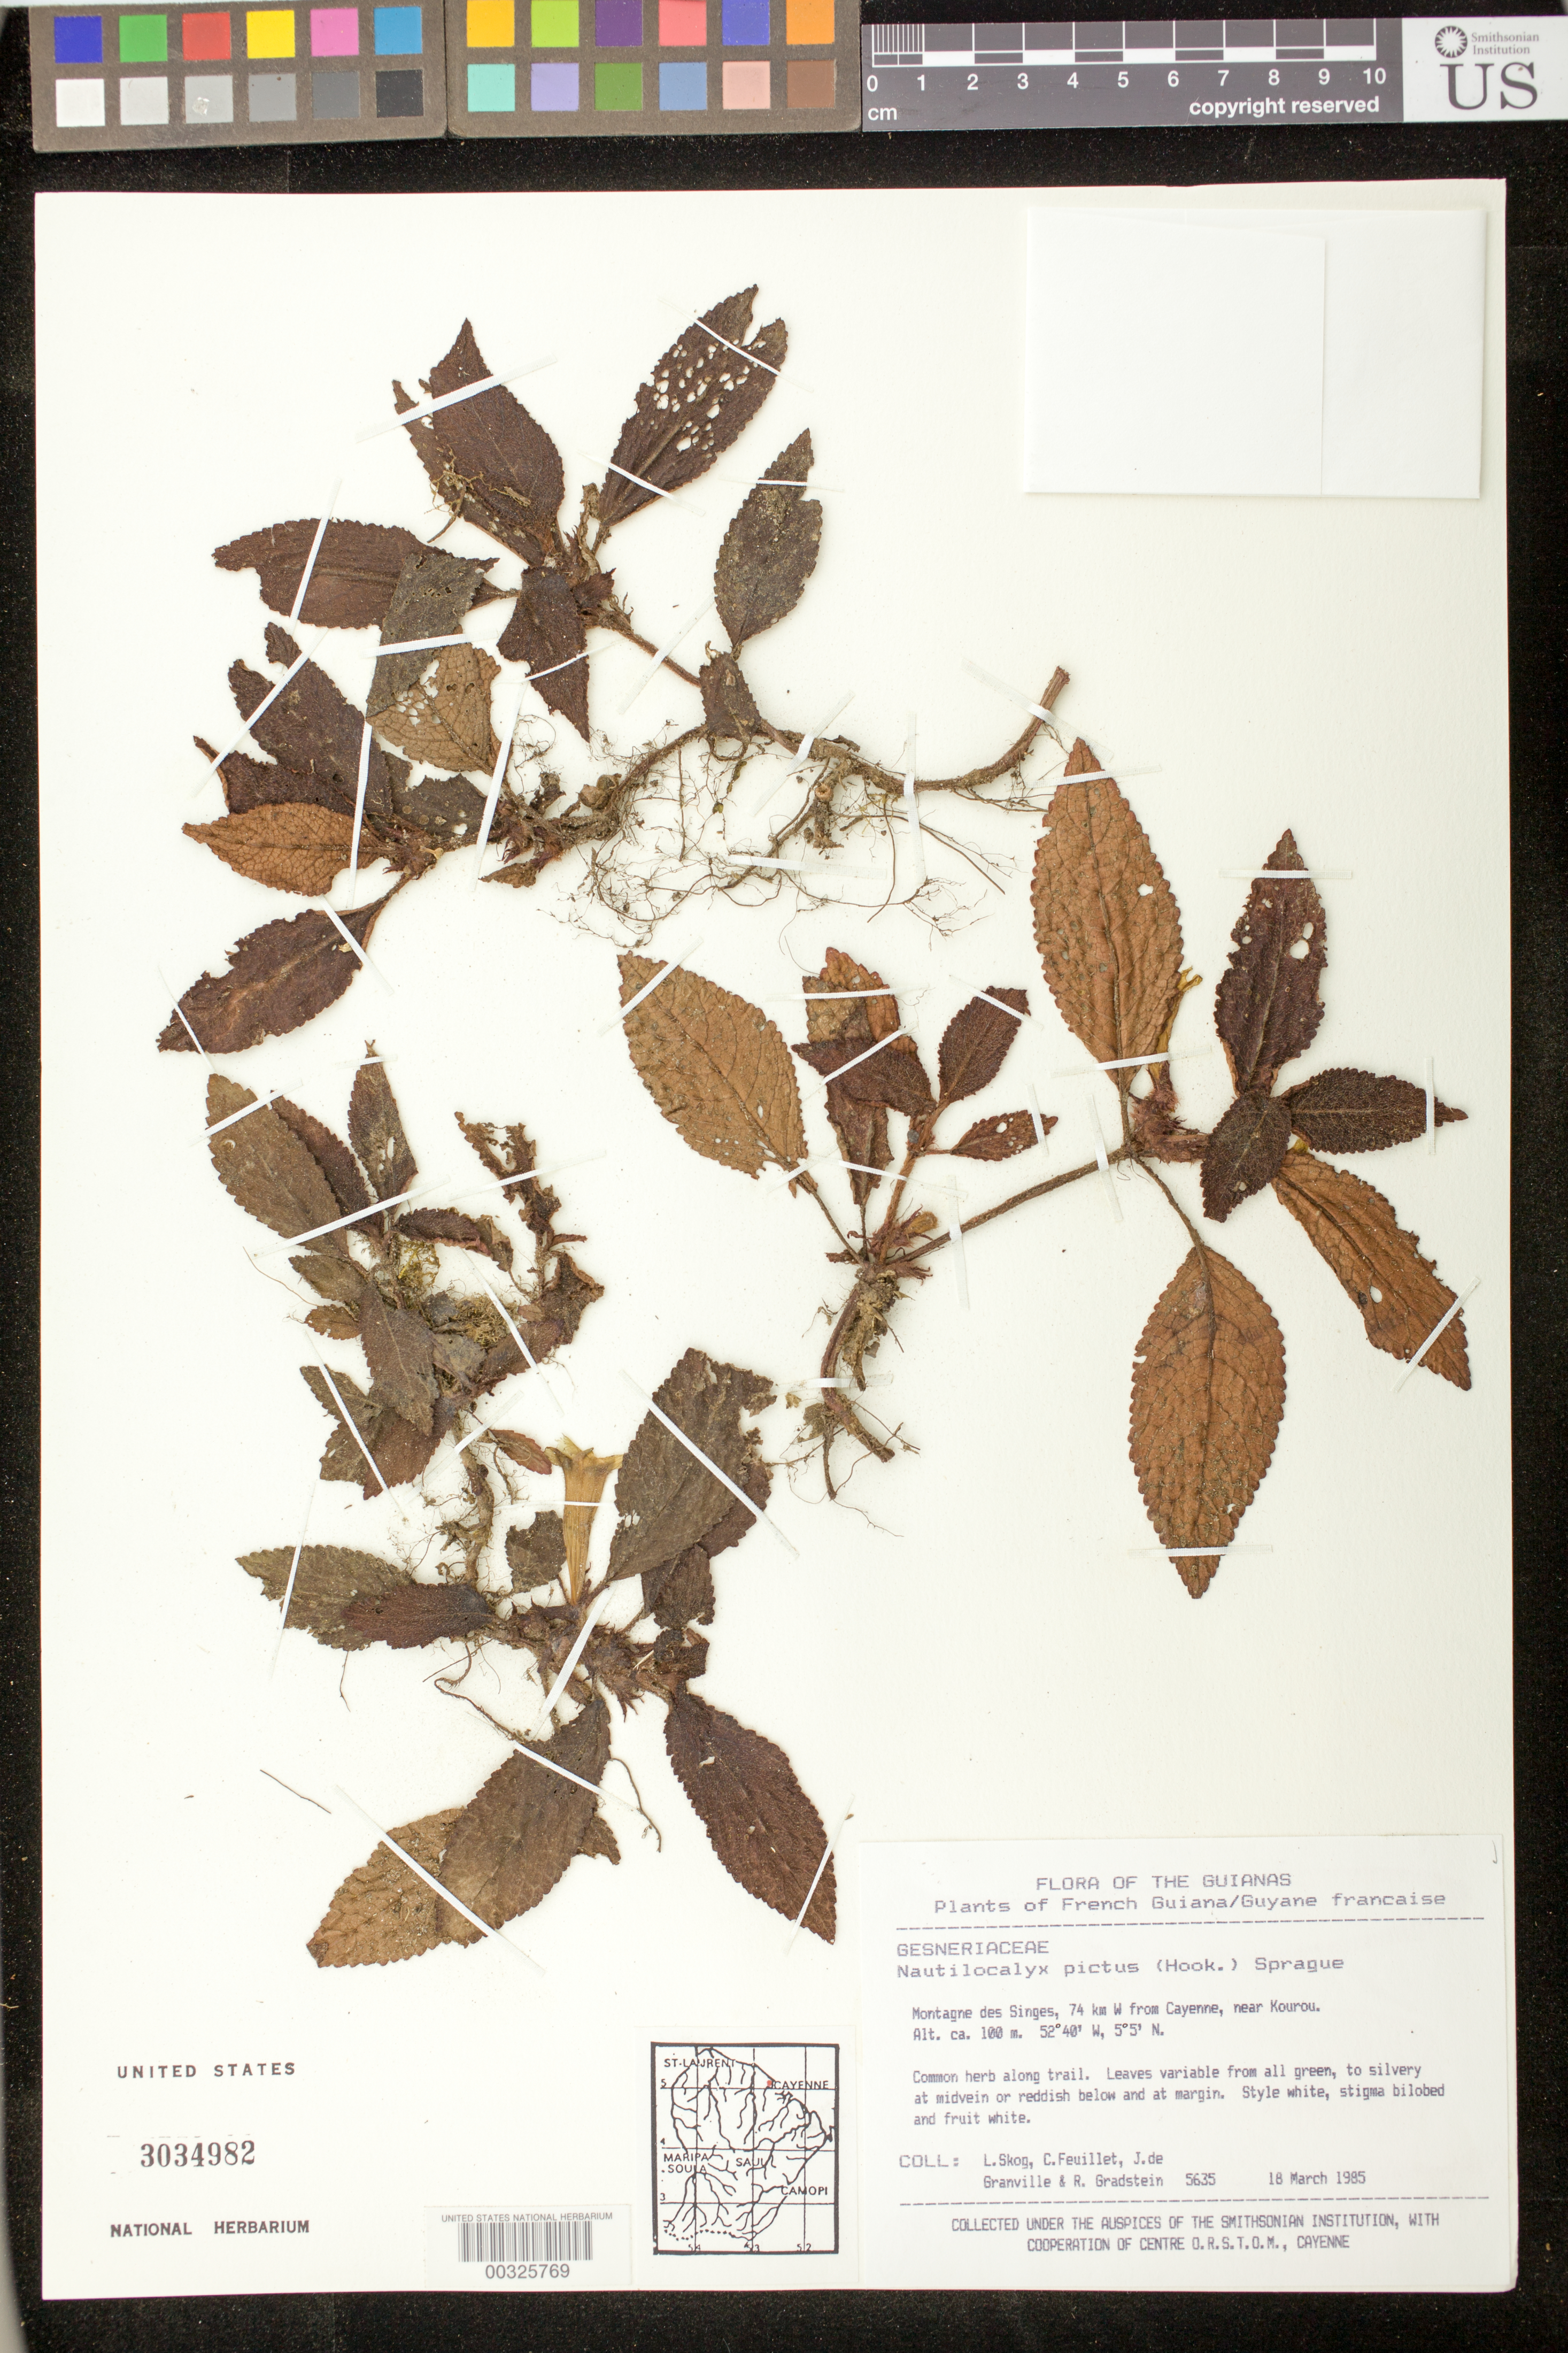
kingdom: Plantae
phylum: Tracheophyta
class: Magnoliopsida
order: Lamiales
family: Gesneriaceae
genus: Nautilocalyx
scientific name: Nautilocalyx pictus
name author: (Hook.) Sprague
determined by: Skog, Laurence E.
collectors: L. E. Skog, C. Feuillet, J.-J. de Granville & R. Gradstein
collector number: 5635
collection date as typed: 18 Mar 1985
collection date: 1985-03-18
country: French Guiana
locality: Montagne des Singes, 74 km W from Cayenne, near Kourou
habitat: Along trail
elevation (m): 100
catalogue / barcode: US 3034982